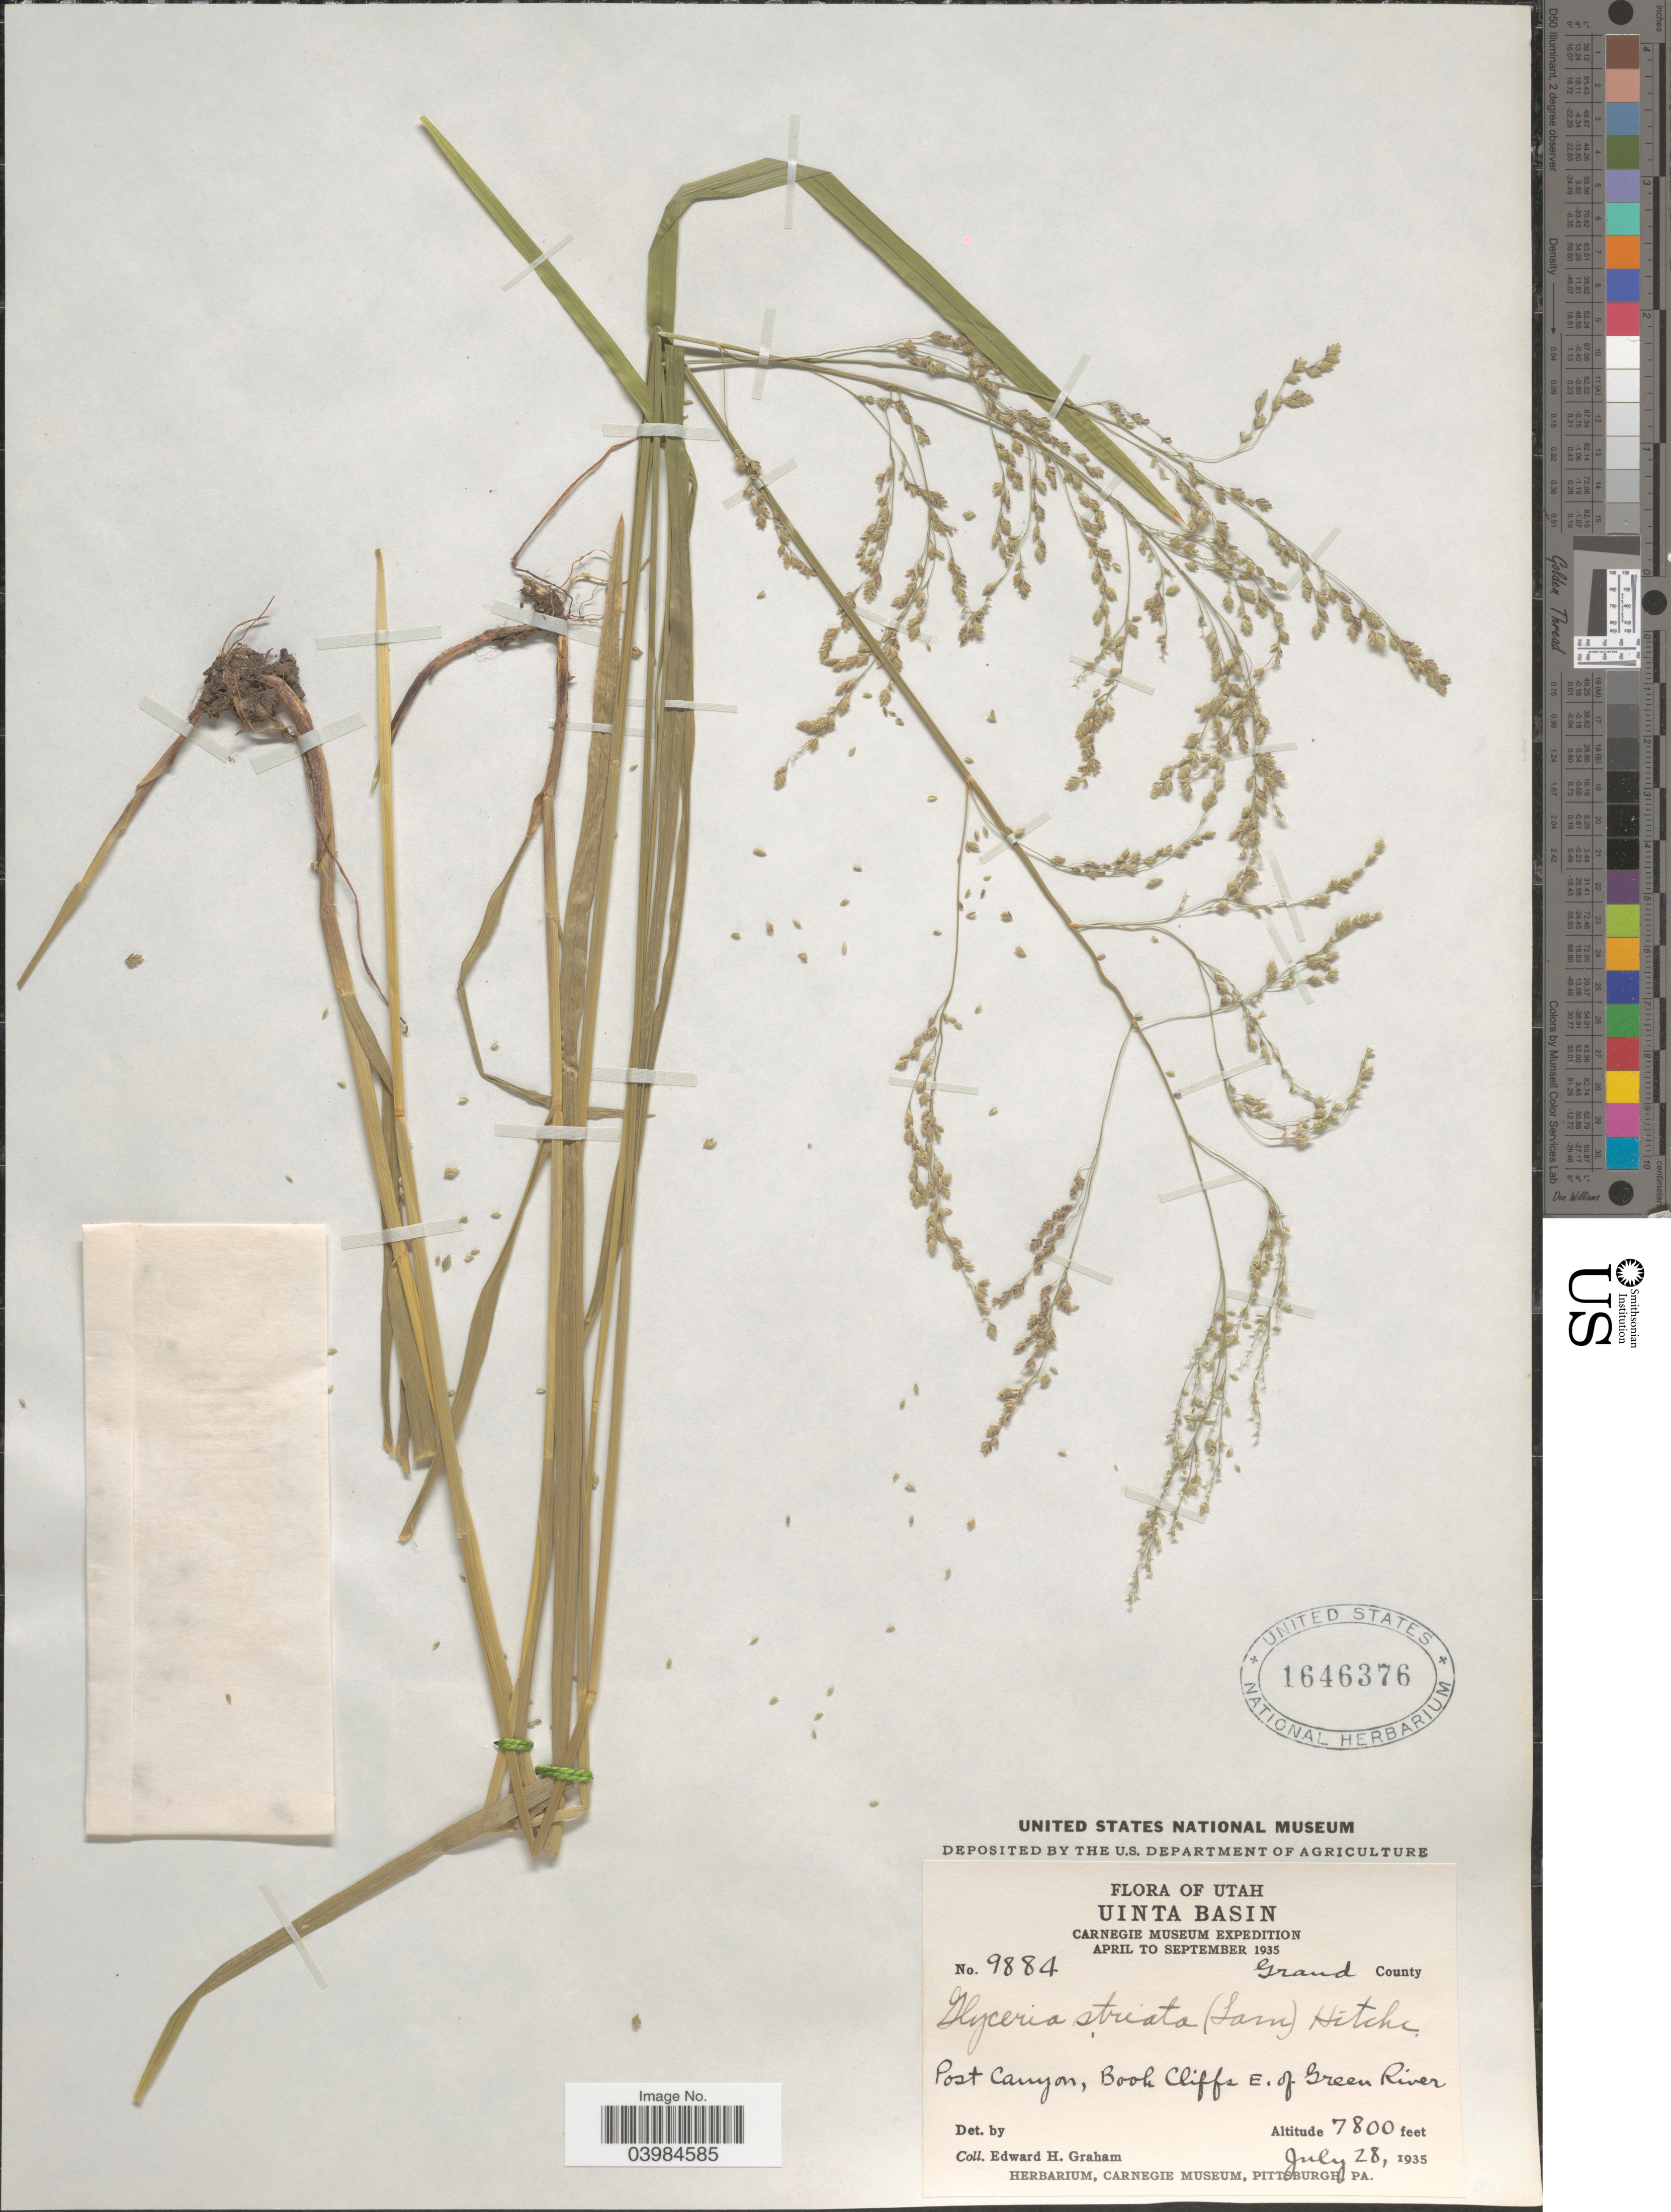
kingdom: Plantae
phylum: Tracheophyta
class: Liliopsida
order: Poales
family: Poaceae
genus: Glyceria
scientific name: Glyceria striata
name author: (Lam.) Hitchc.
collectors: E. H. Graham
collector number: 9884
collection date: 1935-07-28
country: United States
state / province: Utah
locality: Uinta Basin. Grand County. Post Canyon, Book Cliffs E. of Green River.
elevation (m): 2377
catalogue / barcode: US 1646376